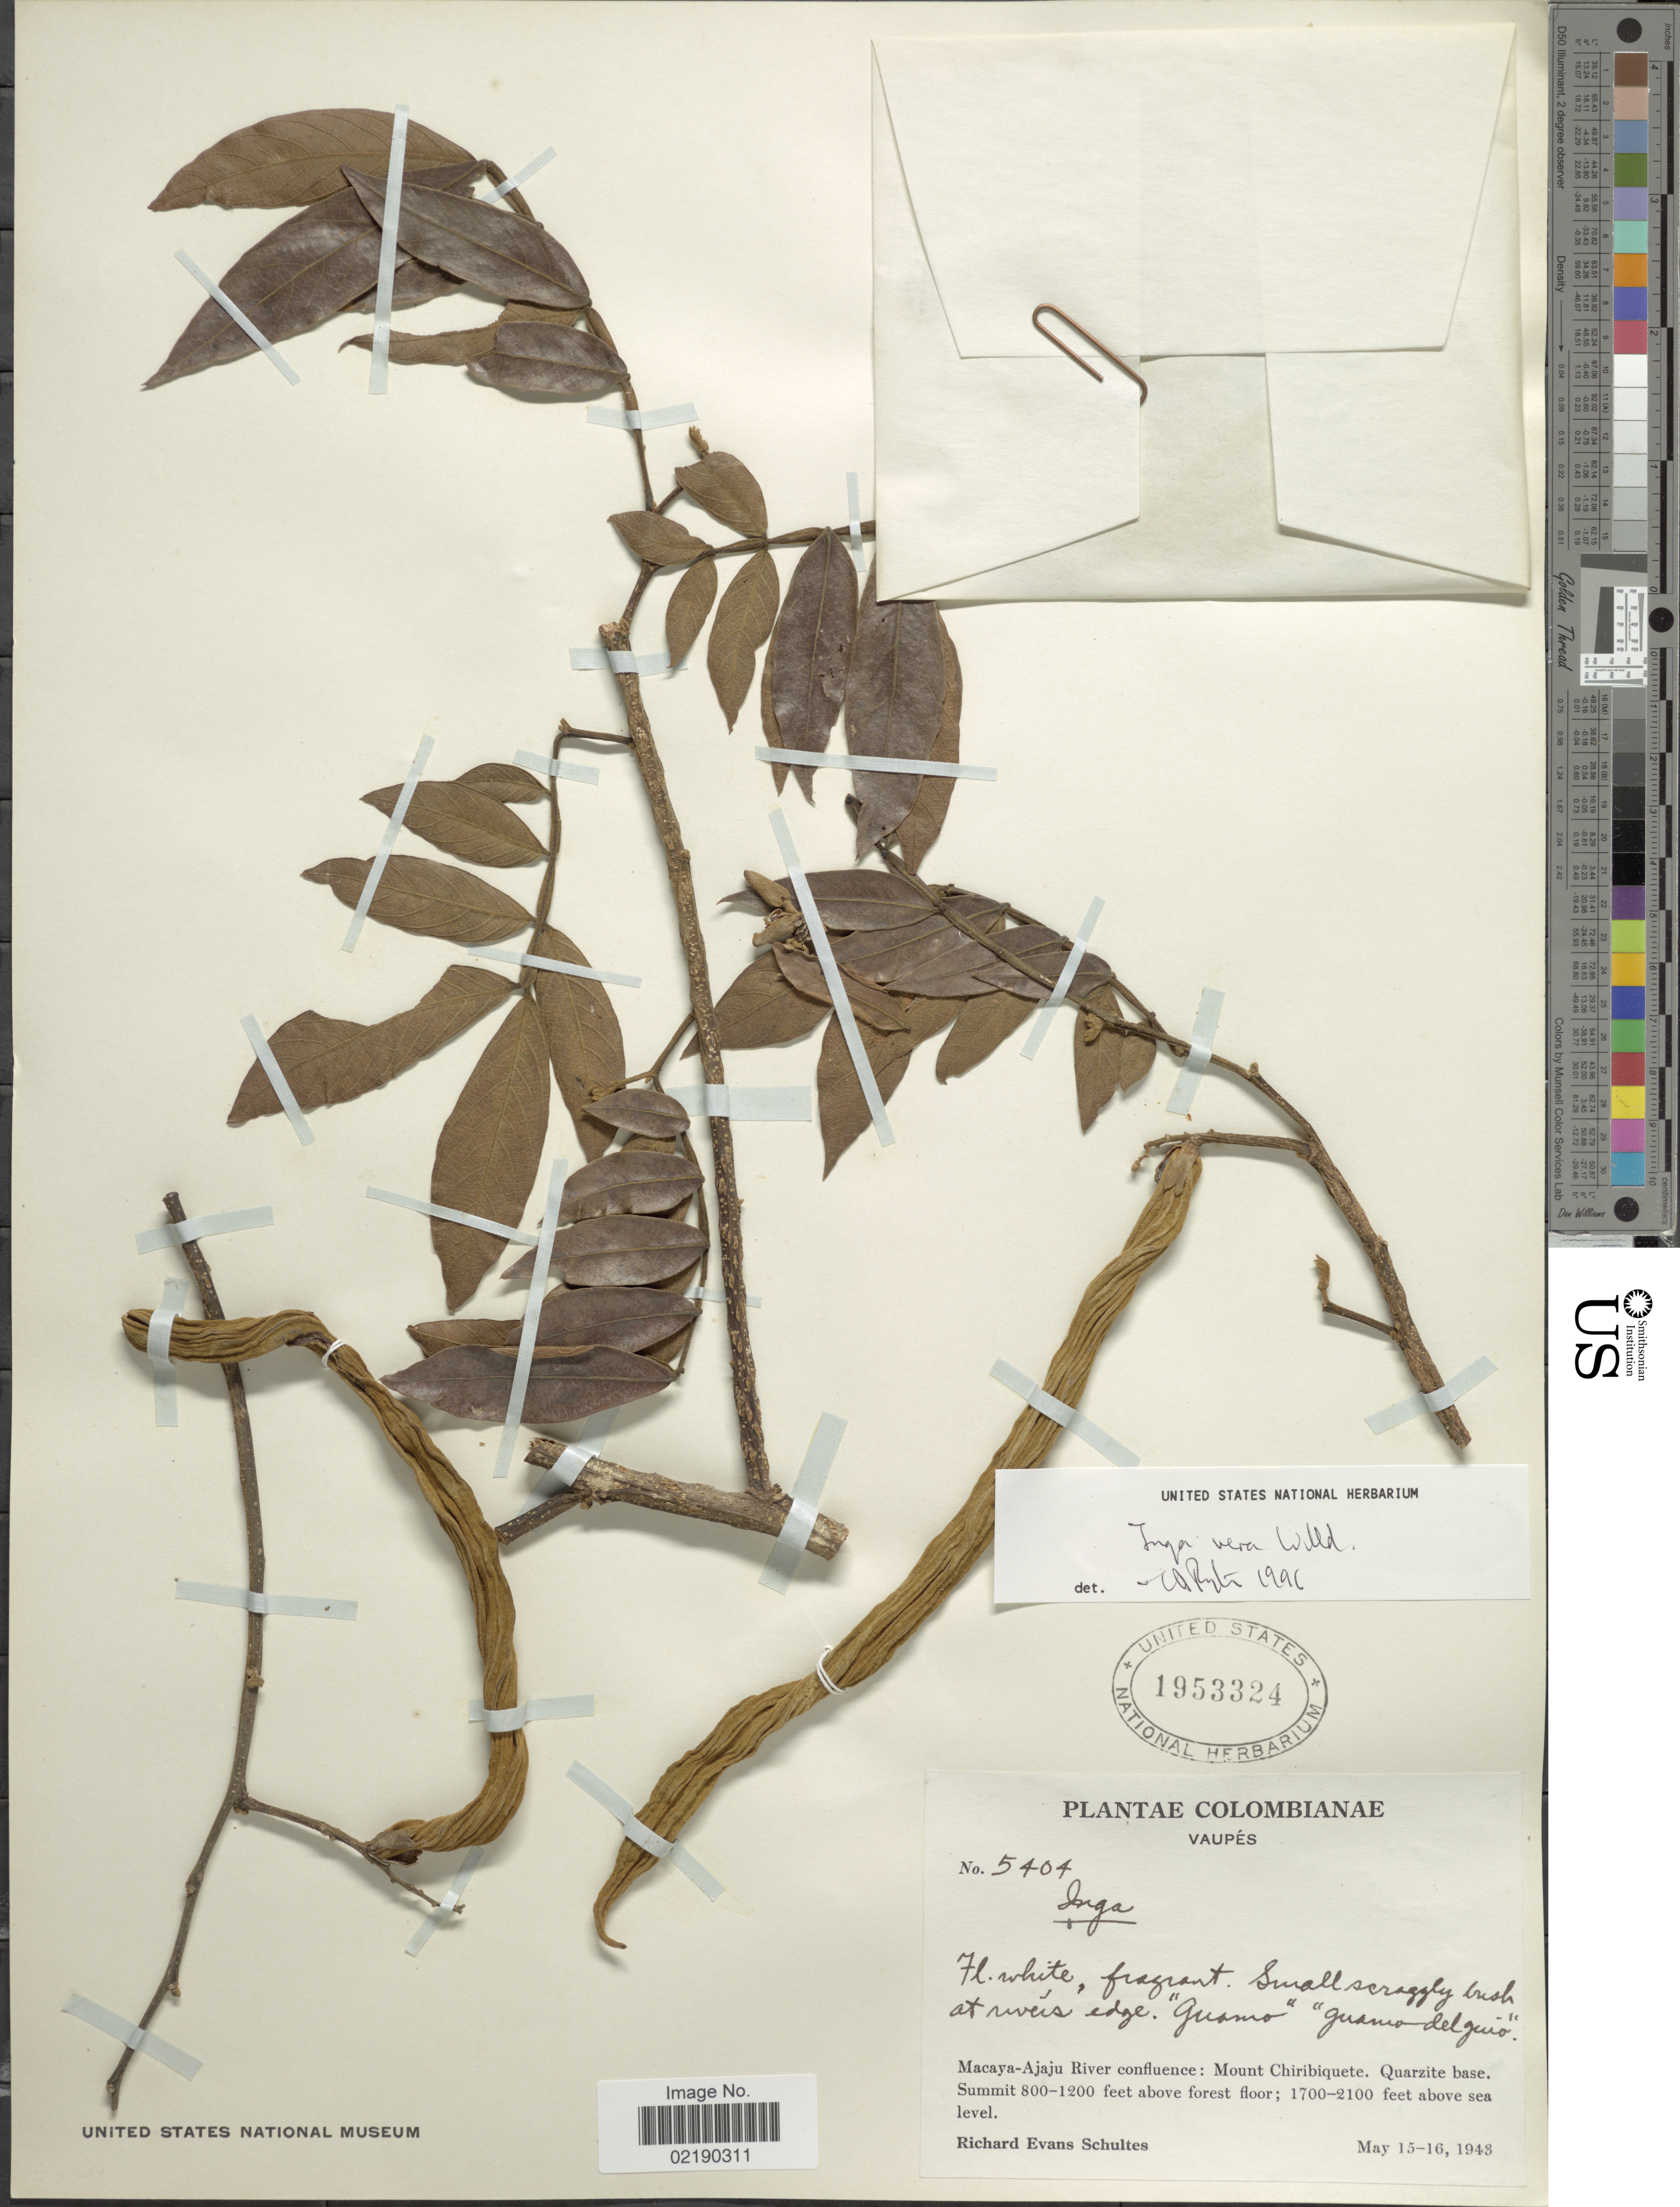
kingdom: Plantae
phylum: Tracheophyta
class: Magnoliopsida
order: Fabales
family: Fabaceae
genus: Inga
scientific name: Inga vera subsp. vera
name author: Willd.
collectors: R. E. Schultes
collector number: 5404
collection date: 1943-05-15/1943-05-16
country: Colombia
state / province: Vaupés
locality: Colombianae. Macaya-Ajaju River confluence: Mount Chiribiquete. Quarzite base.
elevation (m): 518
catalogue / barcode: US 1953324